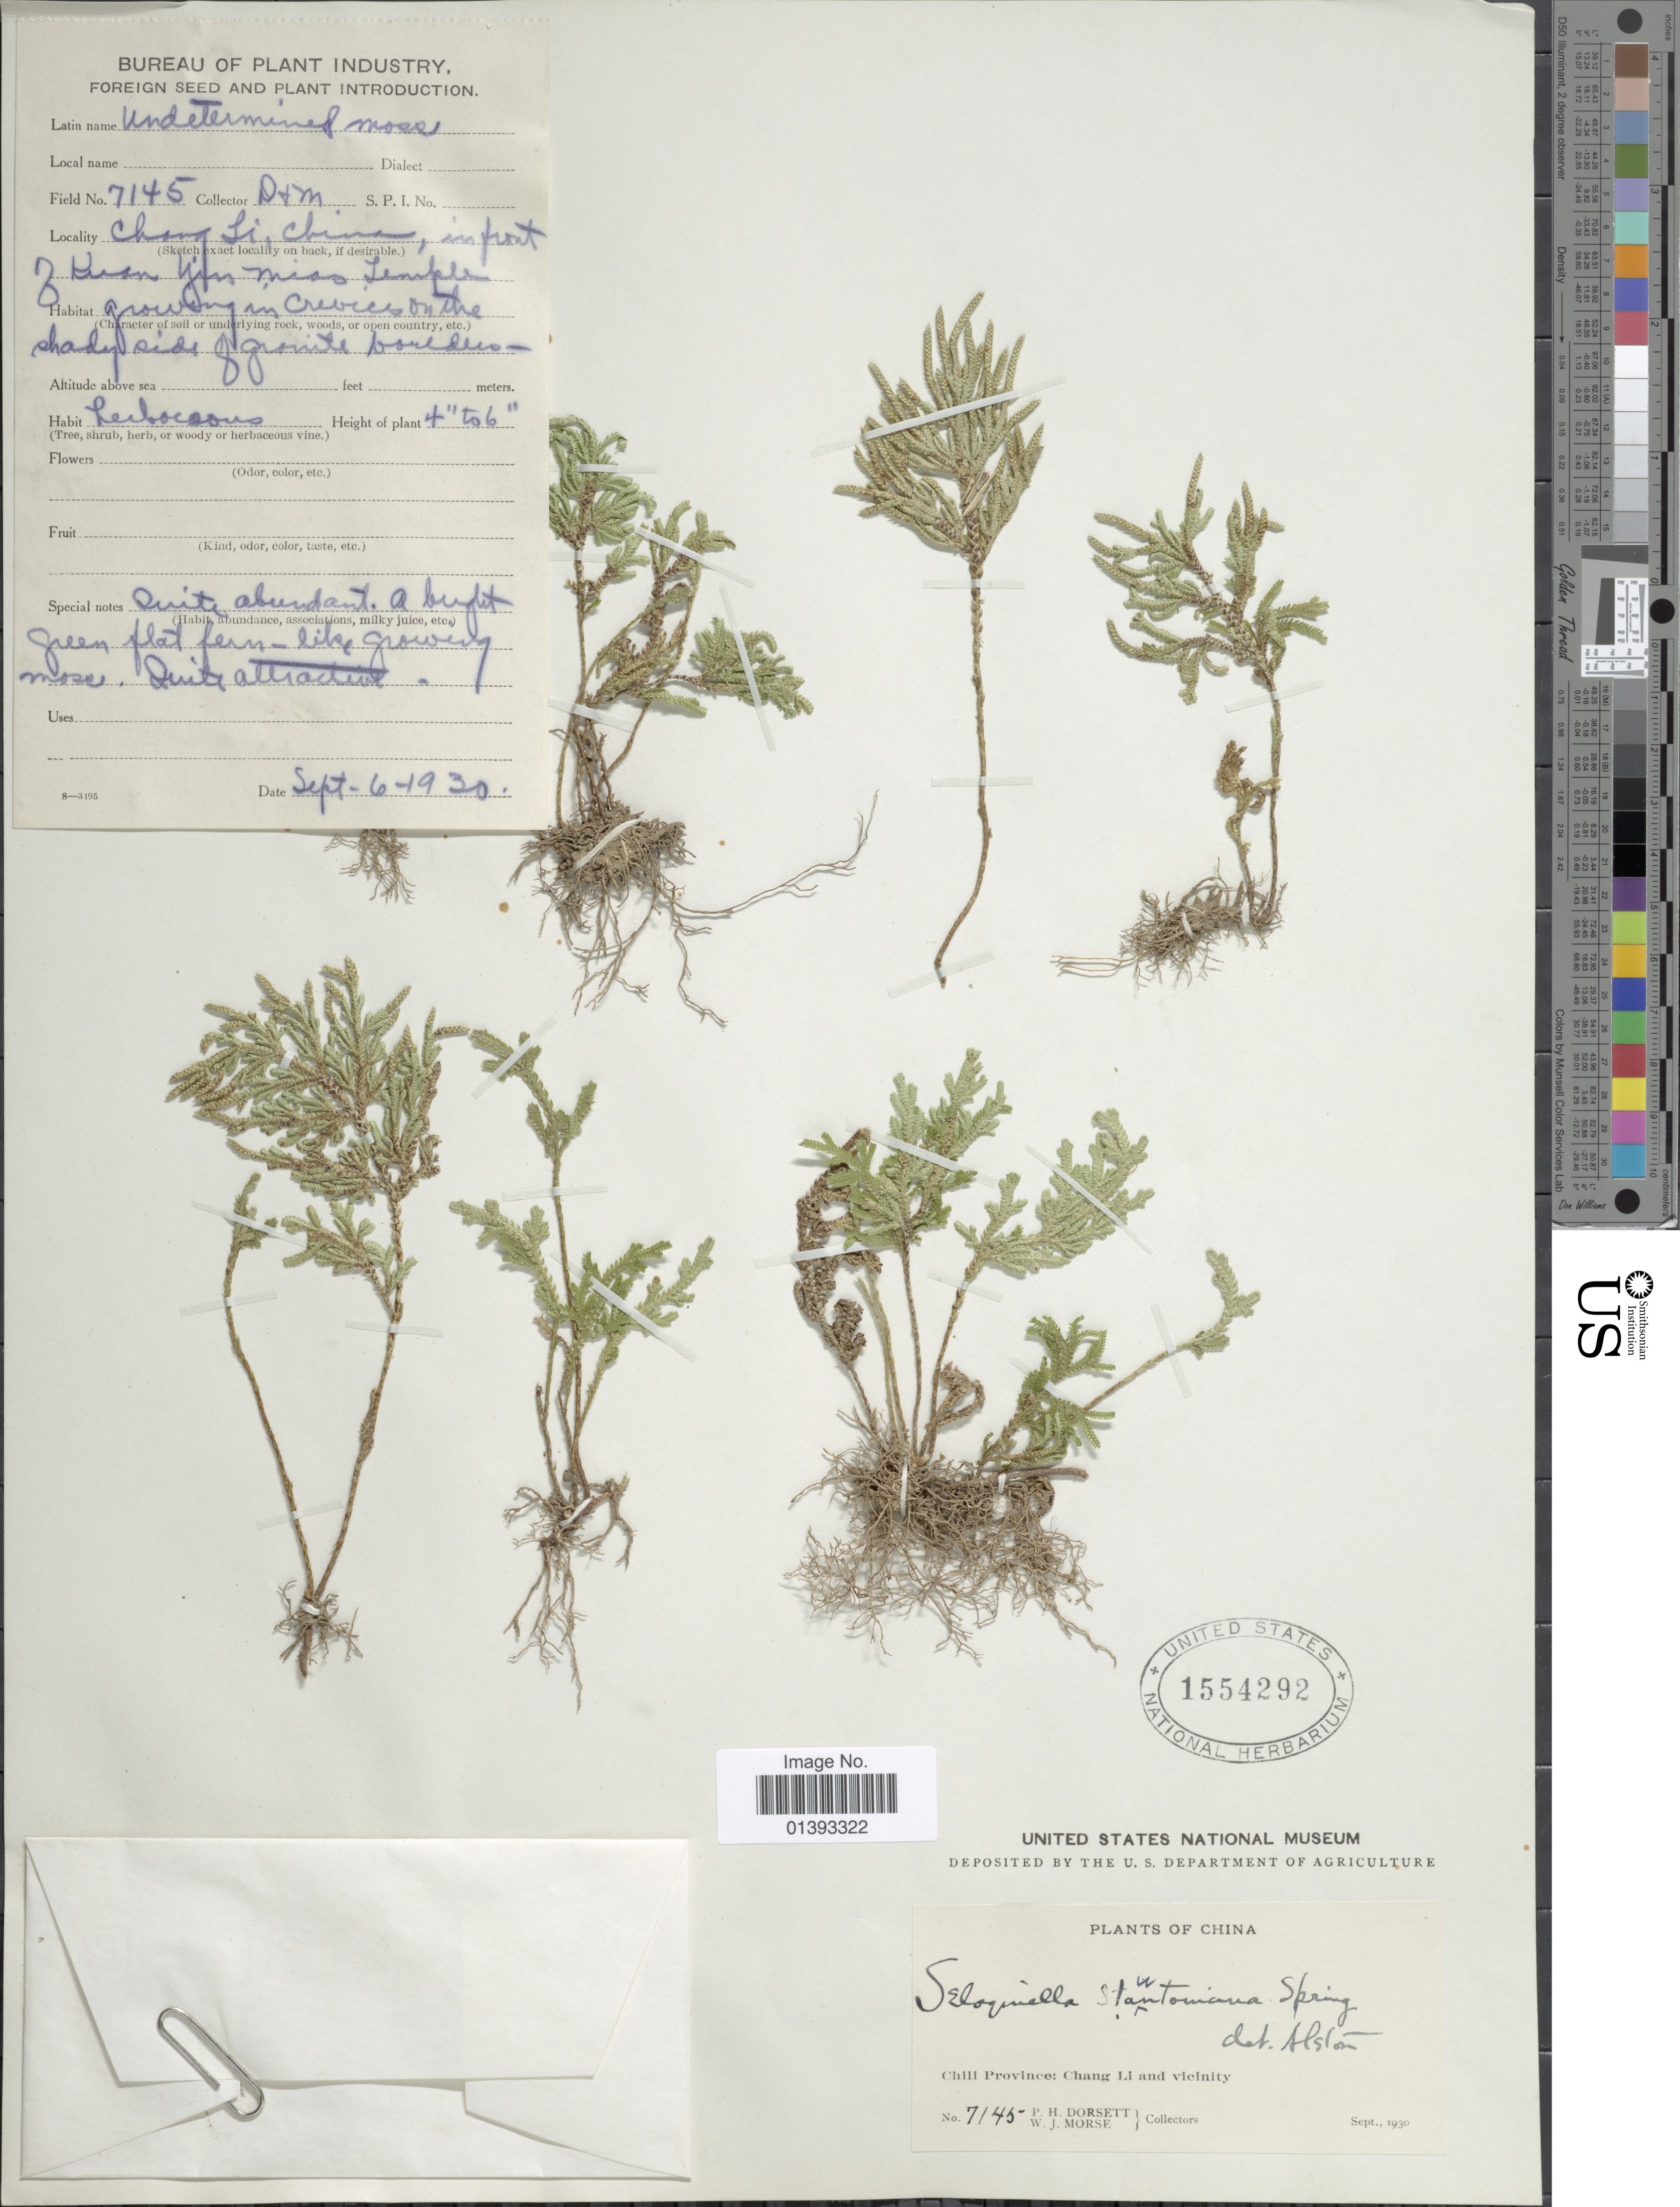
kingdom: Plantae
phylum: Tracheophyta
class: Lycopodiopsida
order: Selaginellales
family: Selaginellaceae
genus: Selaginella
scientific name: Selaginella stauntoniana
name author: Spring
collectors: P. H. Dorsett & W. J. Morse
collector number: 7145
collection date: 1930-09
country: China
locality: Chili Province: Chang Li and Vicinity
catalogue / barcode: US 1554292